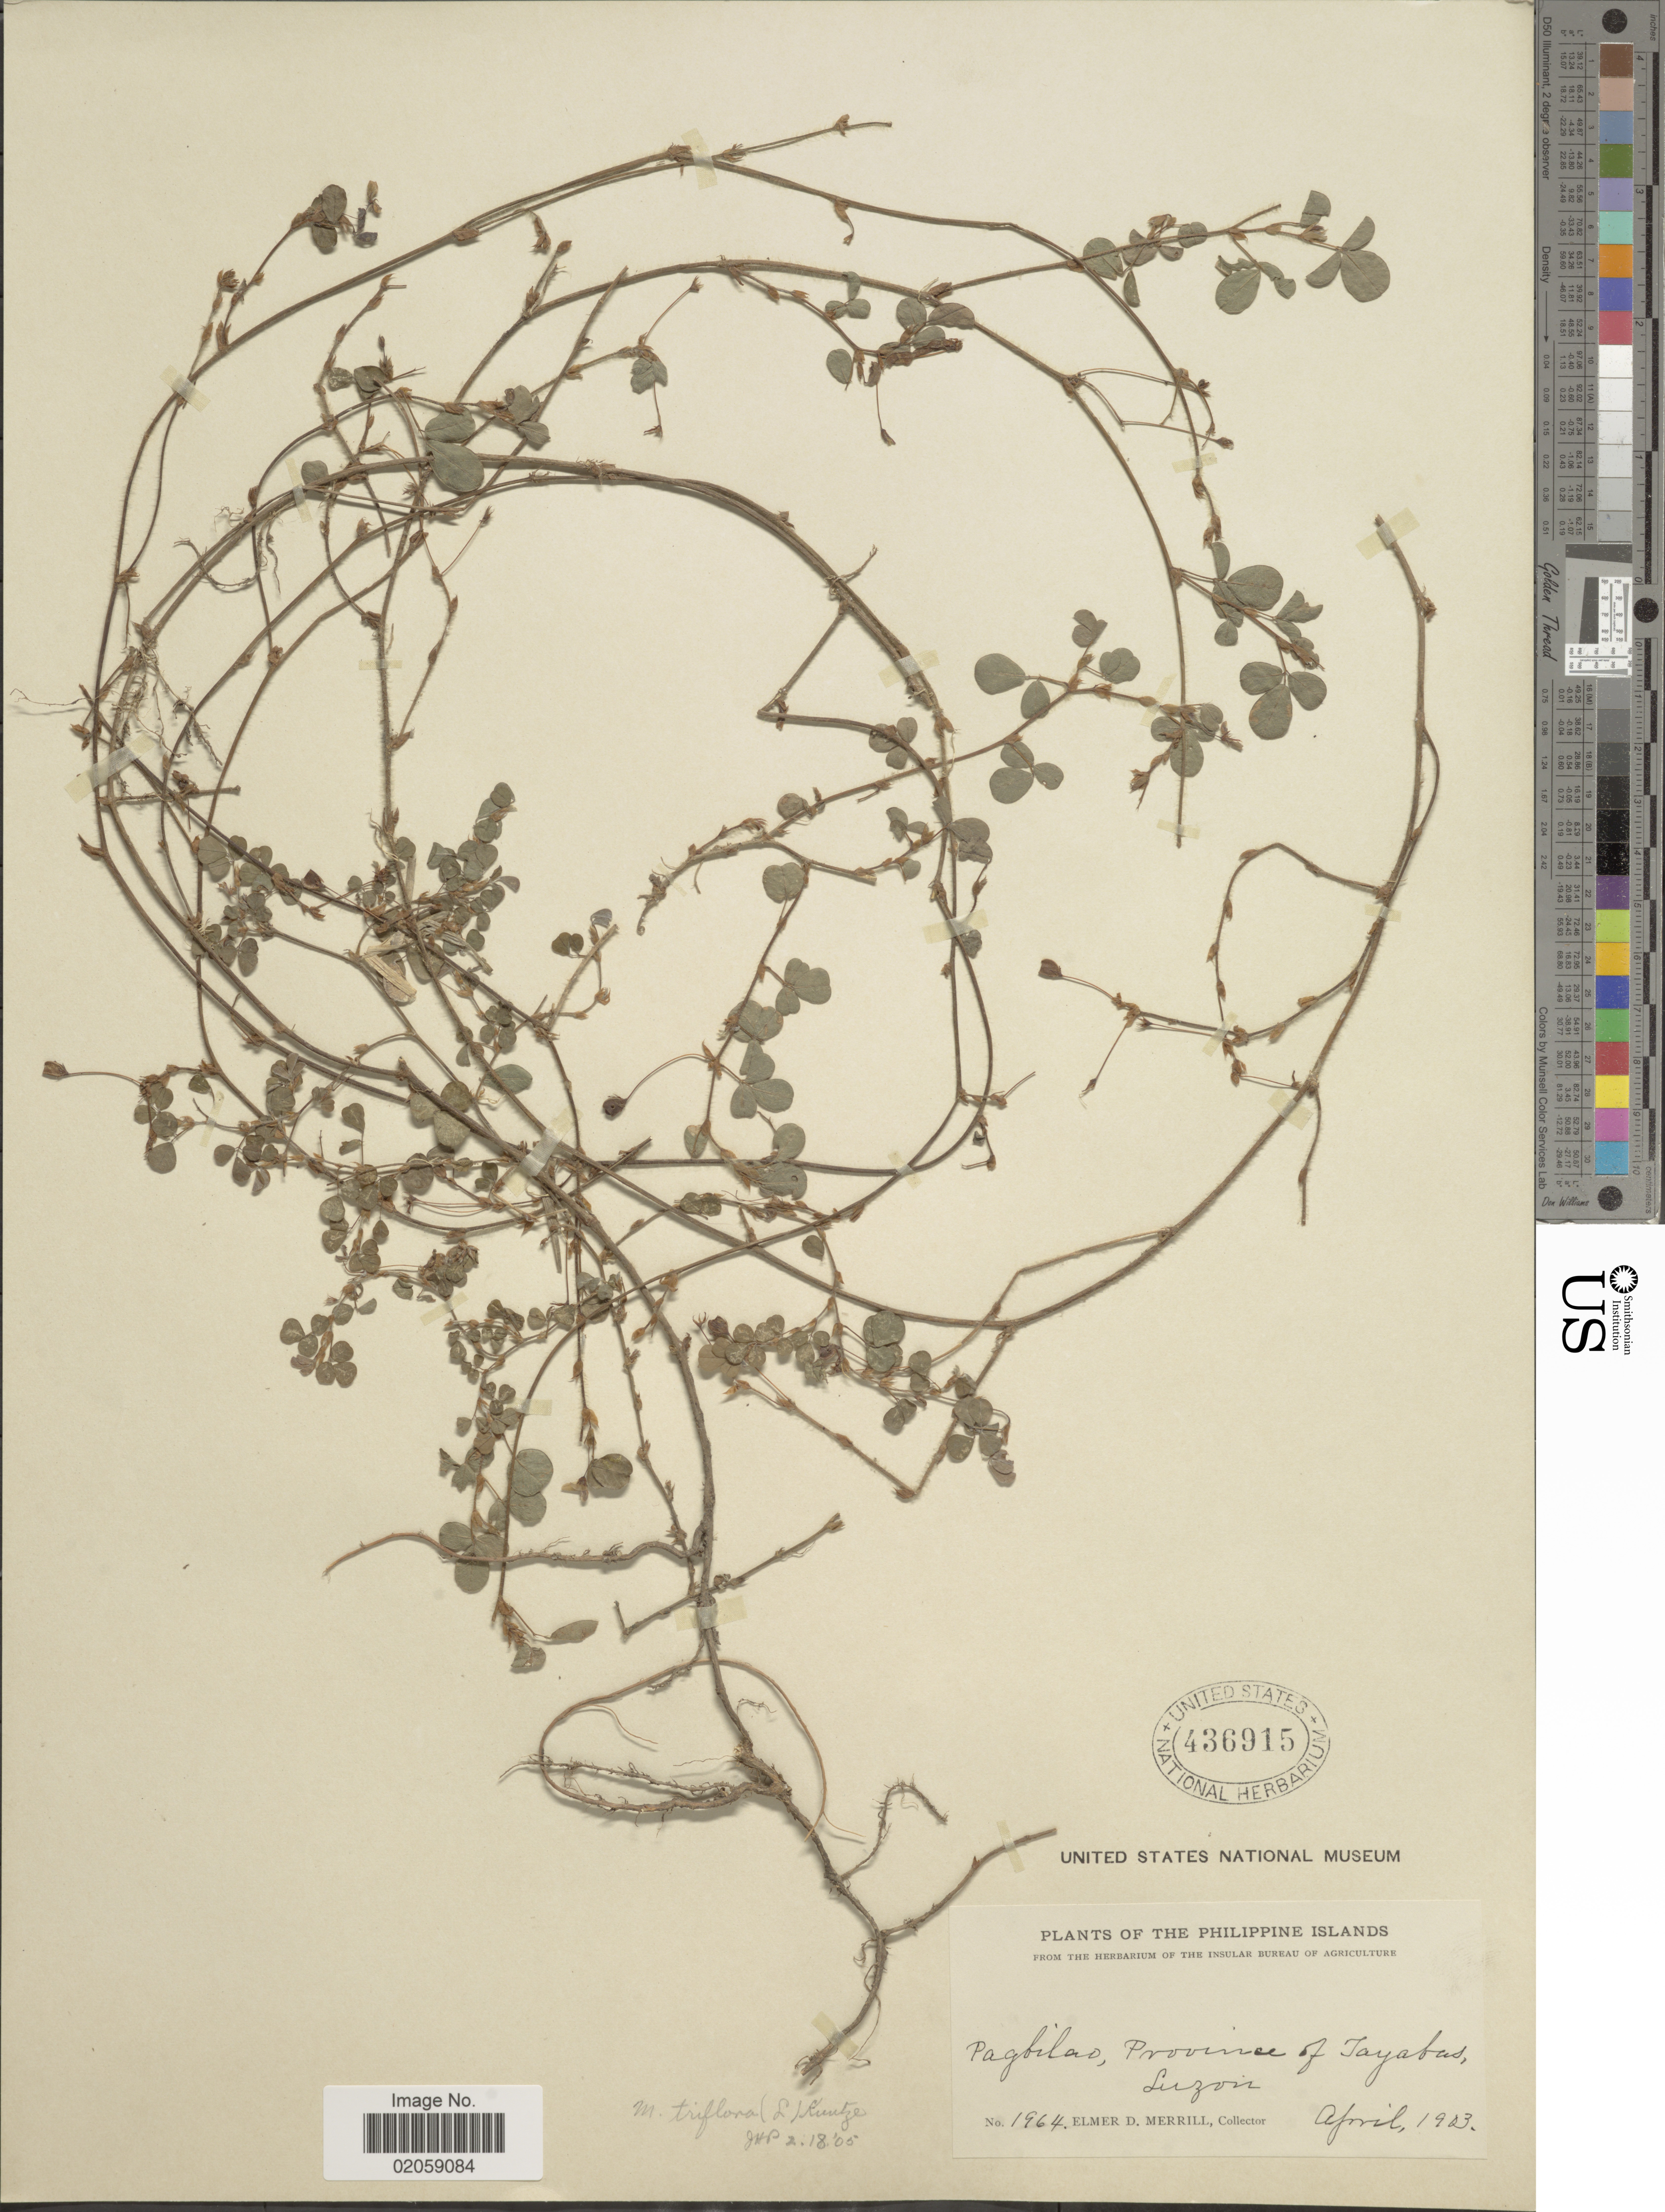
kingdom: Plantae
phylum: Tracheophyta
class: Magnoliopsida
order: Fabales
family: Fabaceae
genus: Grona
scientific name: Grona triflora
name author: (L.) H. Ohashi & K. Ohashi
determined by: Strong, Mark T., (BOT), Smithsonian Institution - National Museum of Natural History (UNITED STATES)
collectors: E. D. Merrill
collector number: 1964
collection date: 1903-04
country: Philippines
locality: Philippine Islands. Province of Tayabas, Luzon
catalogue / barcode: US 436915